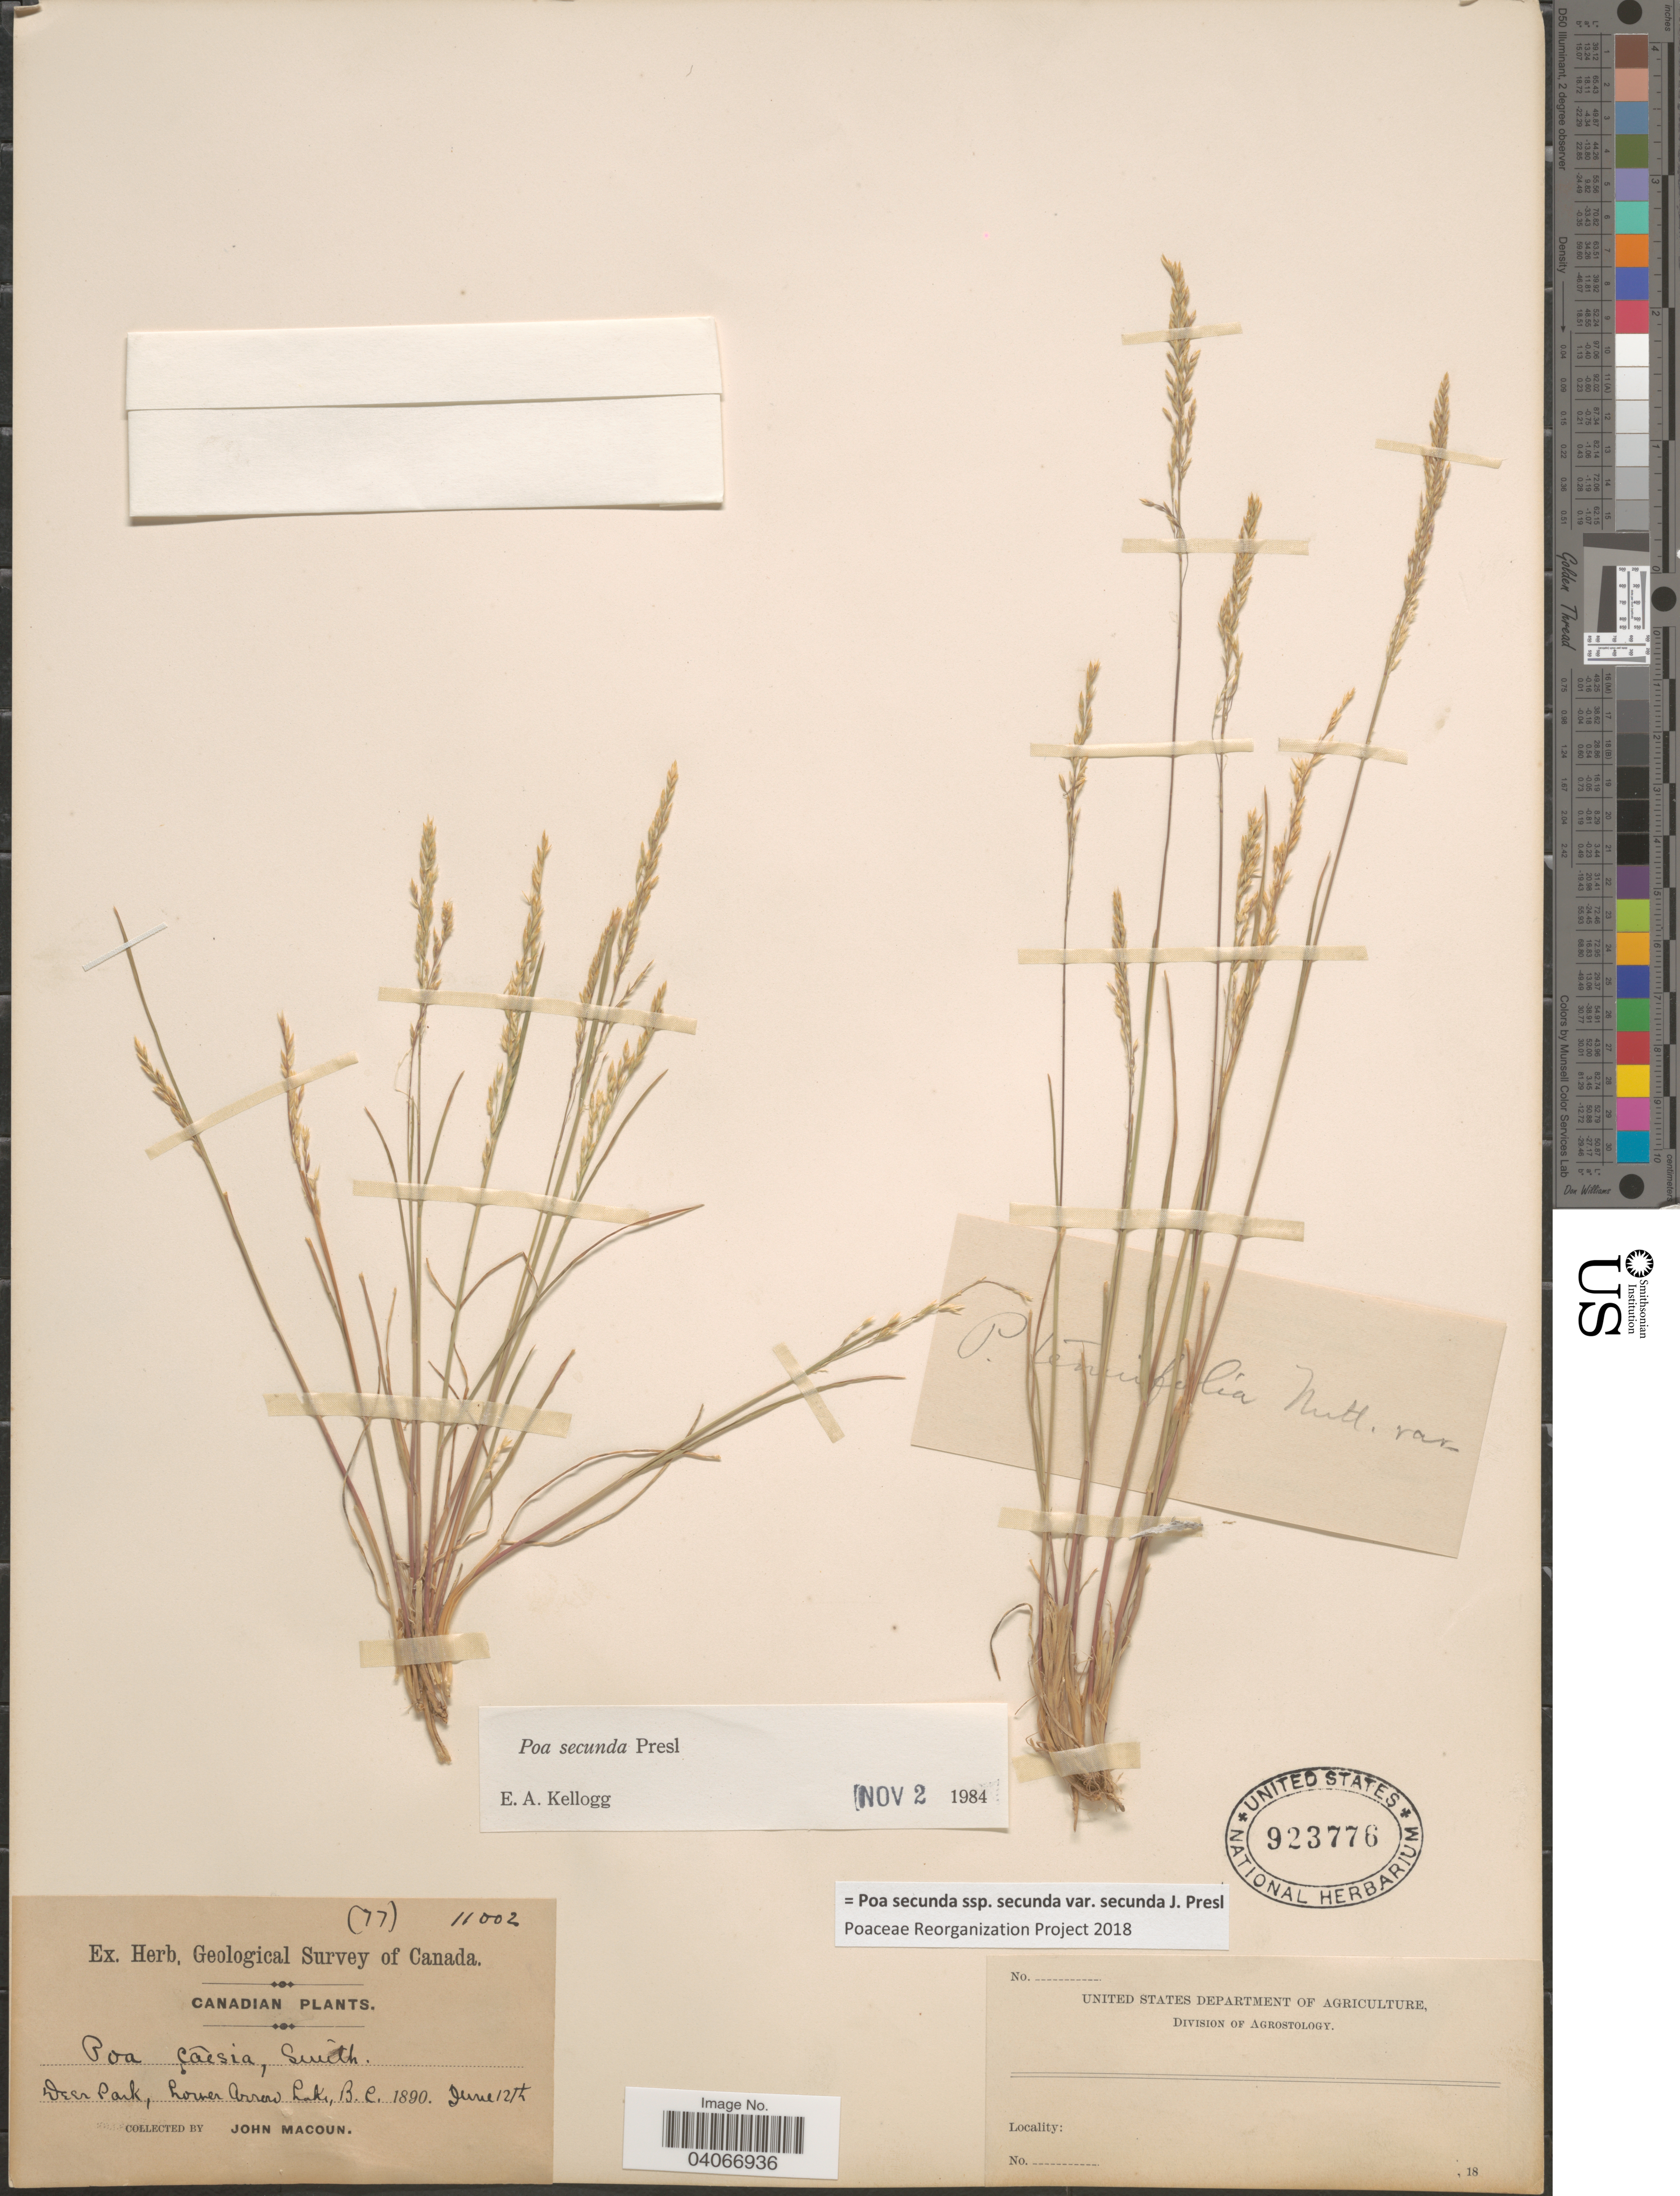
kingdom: Plantae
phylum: Tracheophyta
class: Liliopsida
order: Poales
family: Poaceae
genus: Poa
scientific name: Poa secunda subsp. secunda var. secunda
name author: J. Presl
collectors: J. Macoun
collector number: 77/11002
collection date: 1890-06-12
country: Canada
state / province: British Columbia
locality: Deer Park, Lower Arrow Lake. Herb. Geological Survey of Canada.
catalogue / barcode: US 923776